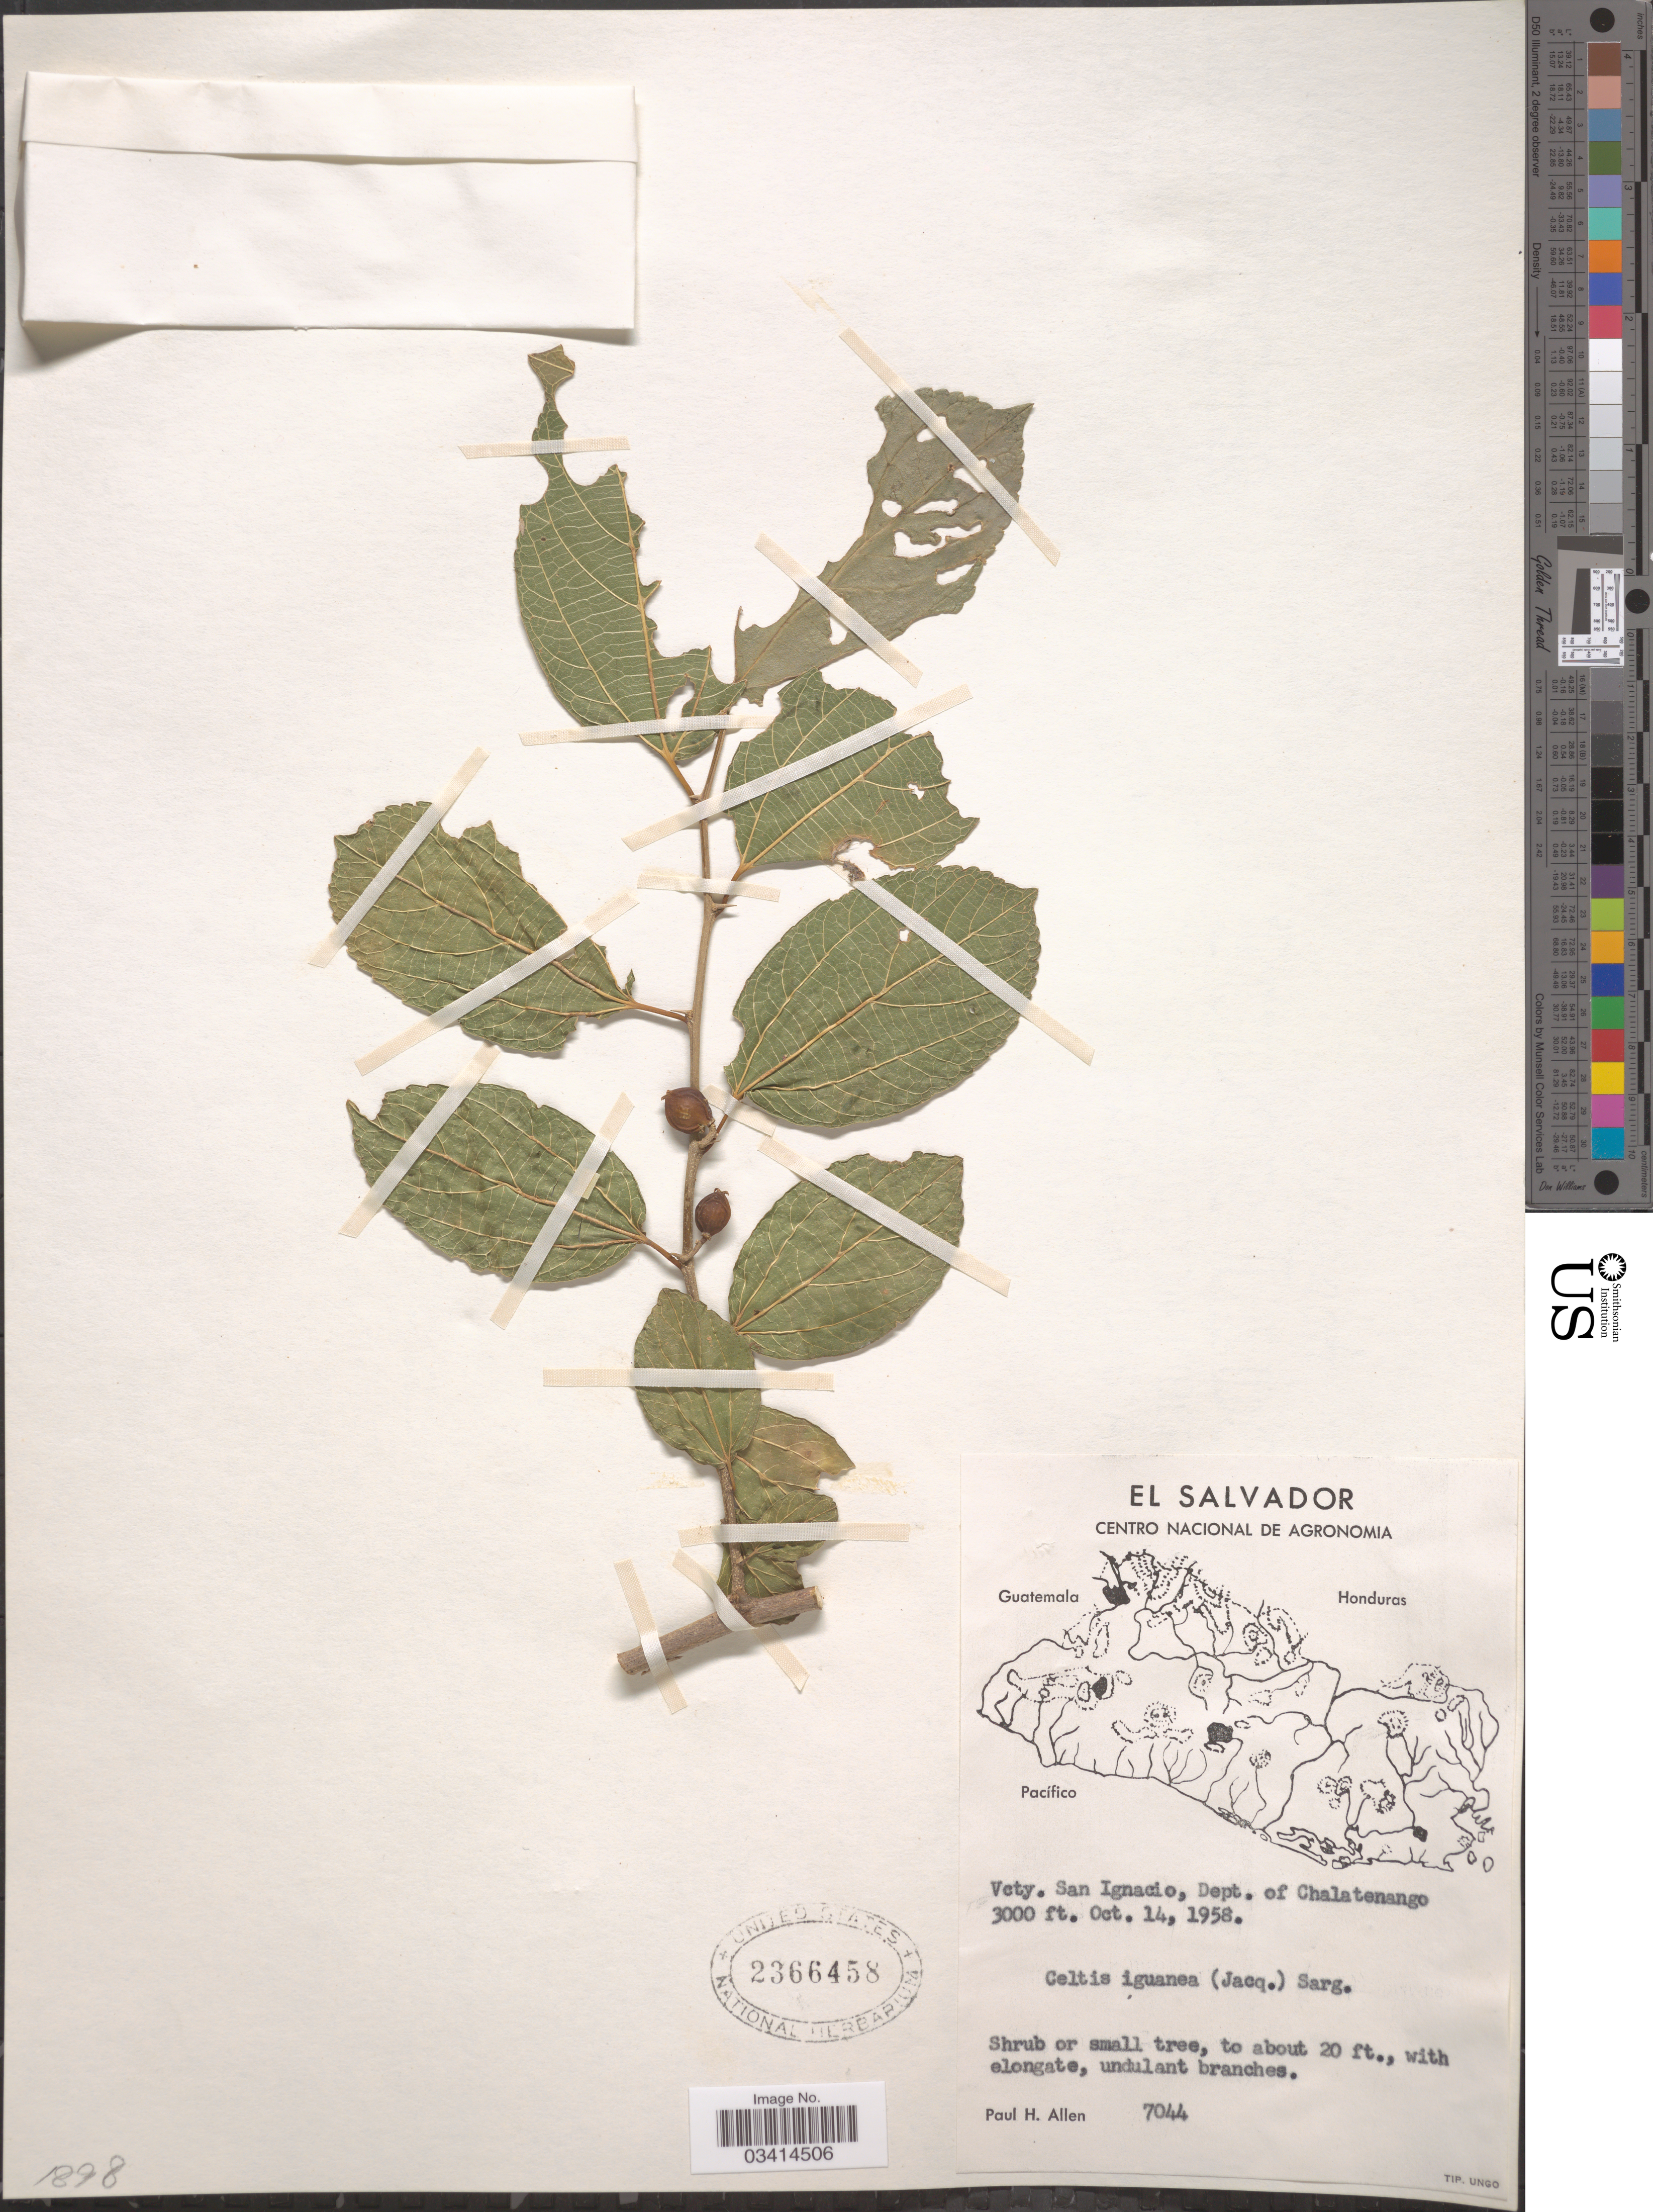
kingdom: Plantae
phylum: Tracheophyta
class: Magnoliopsida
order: Rosales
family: Cannabaceae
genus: Celtis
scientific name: Celtis iguanaea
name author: (Jacq.) Sarg.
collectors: P. H. Allen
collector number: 7044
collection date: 1958-10-14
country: El Salvador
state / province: Chalatenango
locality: Vcty. San Ignacio, Dept. of Chalatenango.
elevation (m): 914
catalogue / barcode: US 2366458